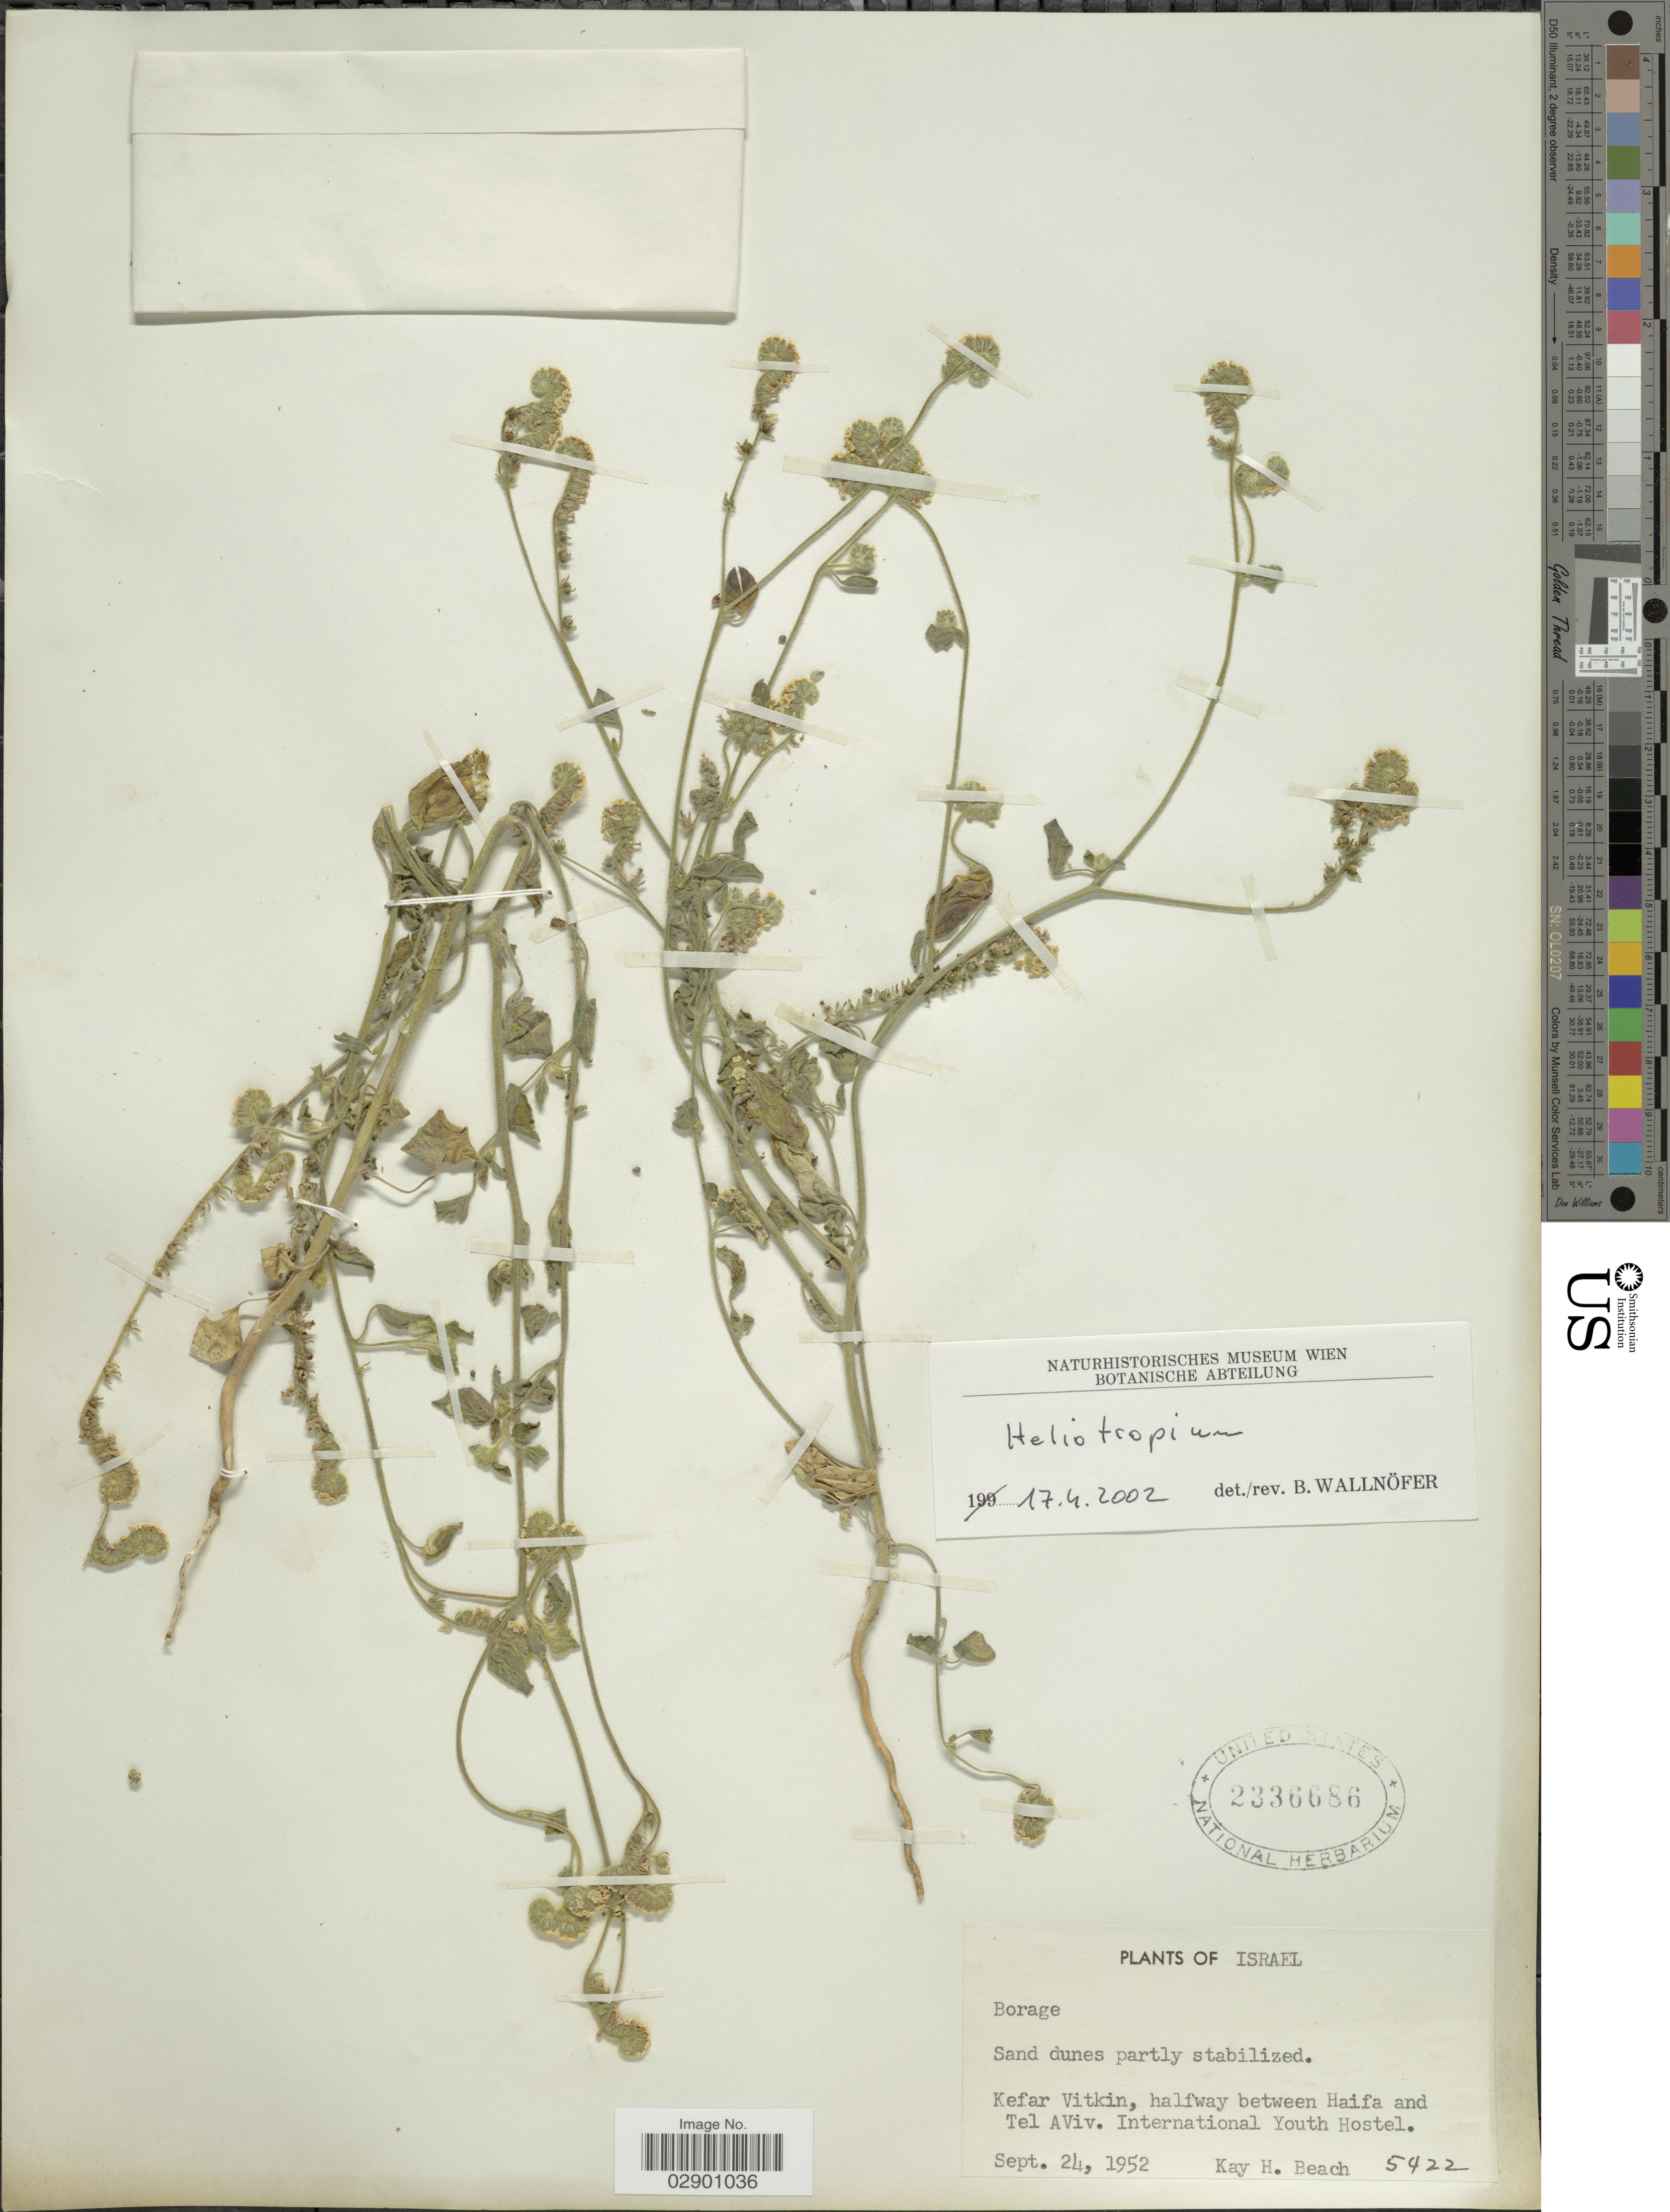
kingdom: Plantae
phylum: Tracheophyta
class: Magnoliopsida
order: Boraginales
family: Heliotropiaceae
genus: Heliotropium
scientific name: Heliotropium sp.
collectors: K. H. Beach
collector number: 5422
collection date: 1952-09-24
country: Israel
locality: Kefar Vitkin, halfway between Haifa and Tel Aviv. International Youth Hostel.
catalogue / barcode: US 2336686